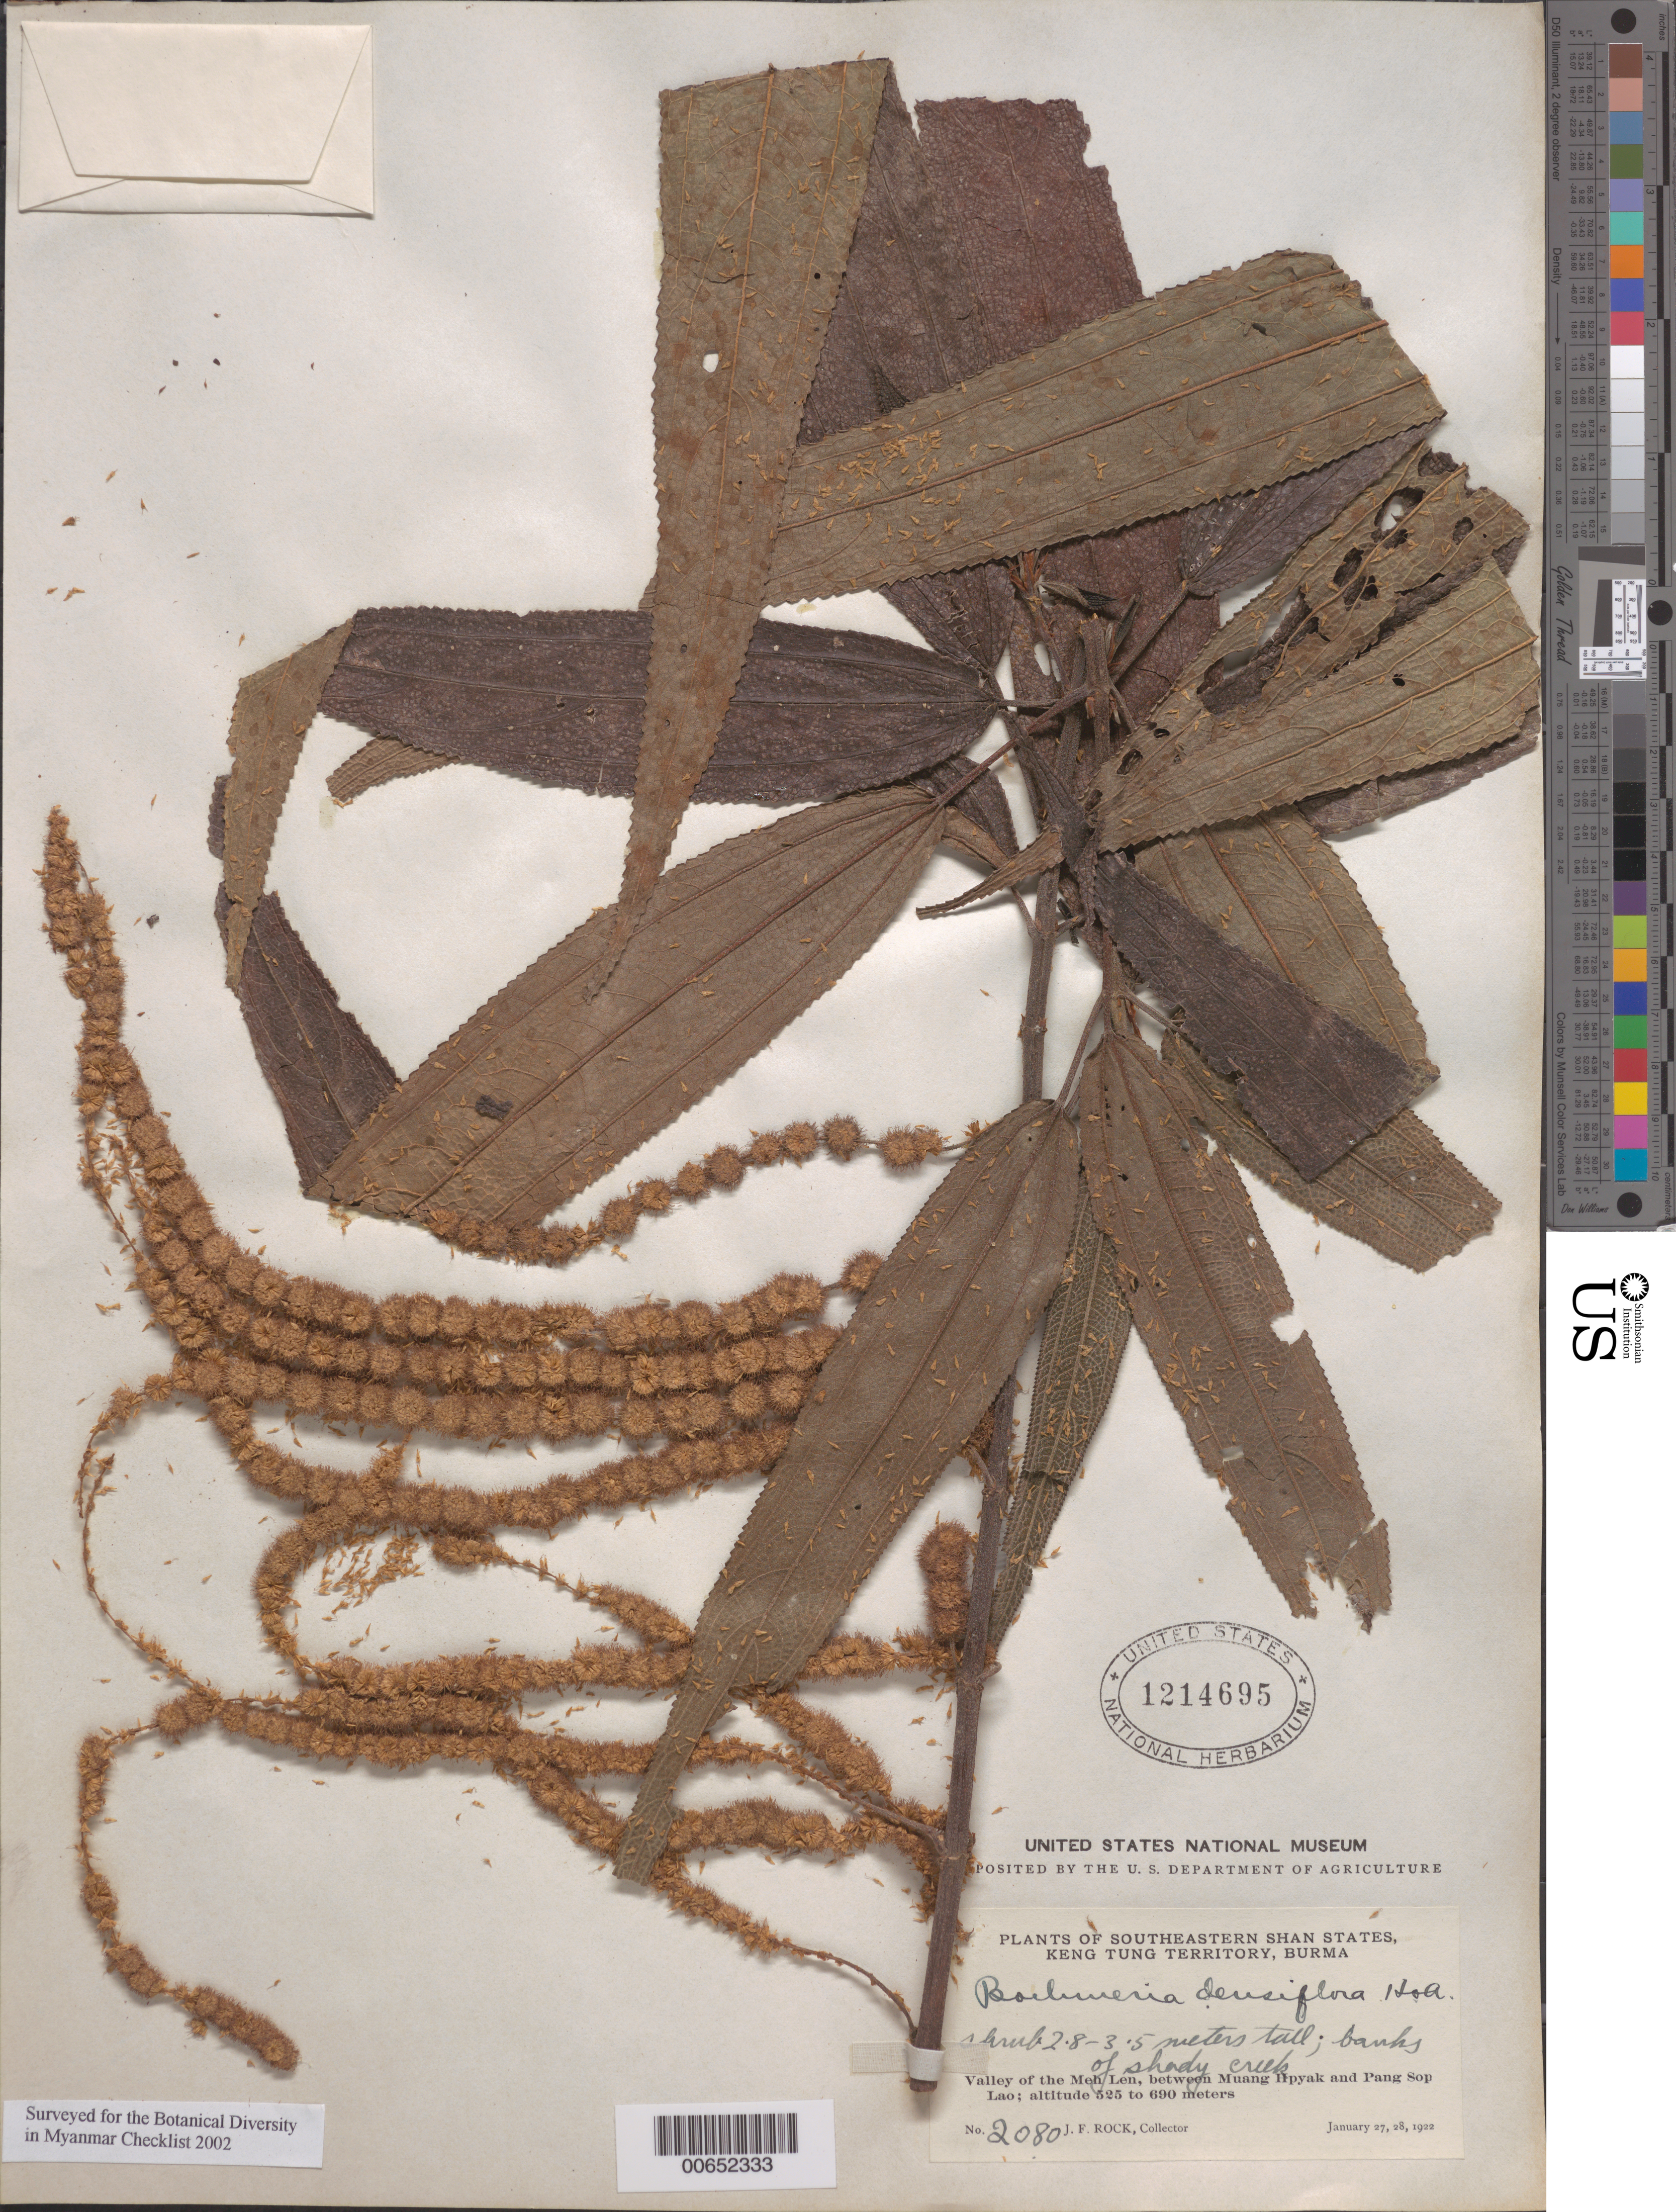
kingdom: Plantae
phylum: Tracheophyta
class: Magnoliopsida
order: Rosales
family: Urticaceae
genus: Boehmeria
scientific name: Boehmeria densiflora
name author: Hook. & Arn.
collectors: J. F. Rock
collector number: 2080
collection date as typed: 27 Jan 1922 and 28 Jan 1922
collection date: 1922-01-27,1922-01-28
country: Myanmar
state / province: Shan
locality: Keng Tung Territory, Meh Len, between Muang Hpyak and Pang Sop Lao.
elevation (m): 525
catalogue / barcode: US 1214695